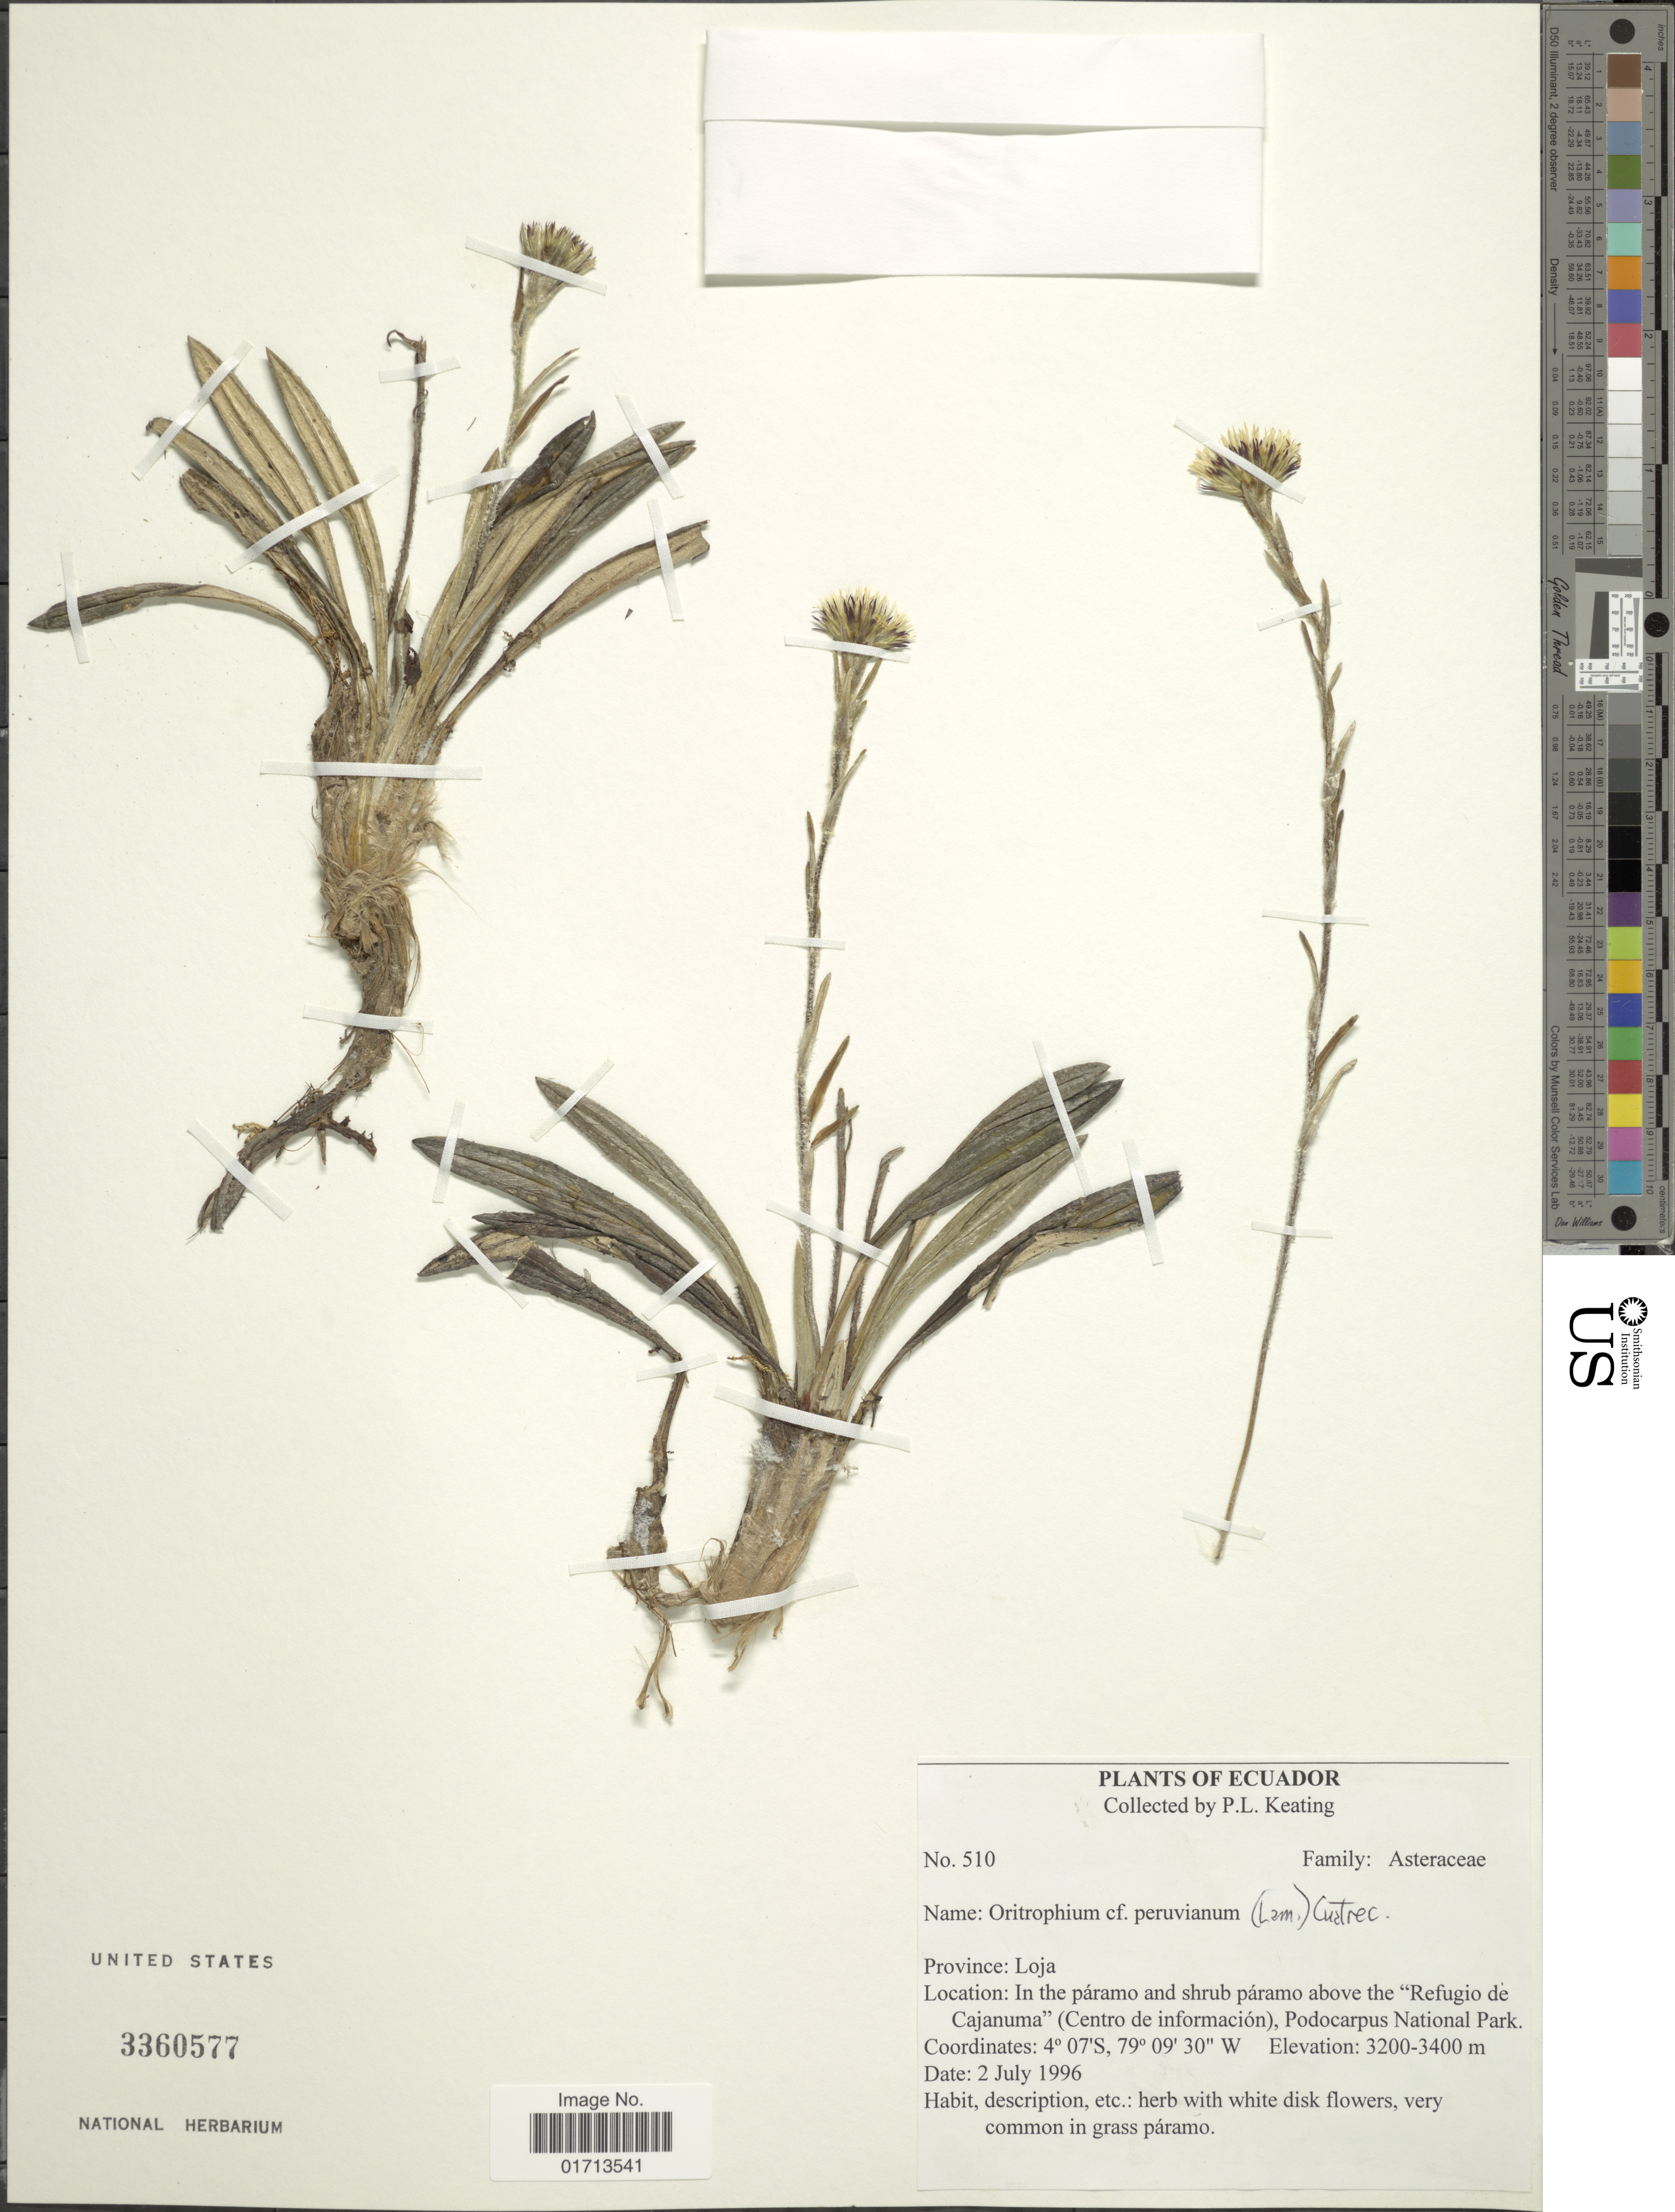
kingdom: Plantae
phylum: Tracheophyta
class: Magnoliopsida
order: Asterales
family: Asteraceae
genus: Oritrophium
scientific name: Oritrophium peruvianum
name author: (Lam.) Cuatrec.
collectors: P. Keating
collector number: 510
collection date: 1996-07-02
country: Ecuador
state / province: Loja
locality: In the paramo and shrub paramo above the "Refugio de Cajanuma"(Centro de informacion), Podocarpus National Park.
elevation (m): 3200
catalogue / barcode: US 3360577